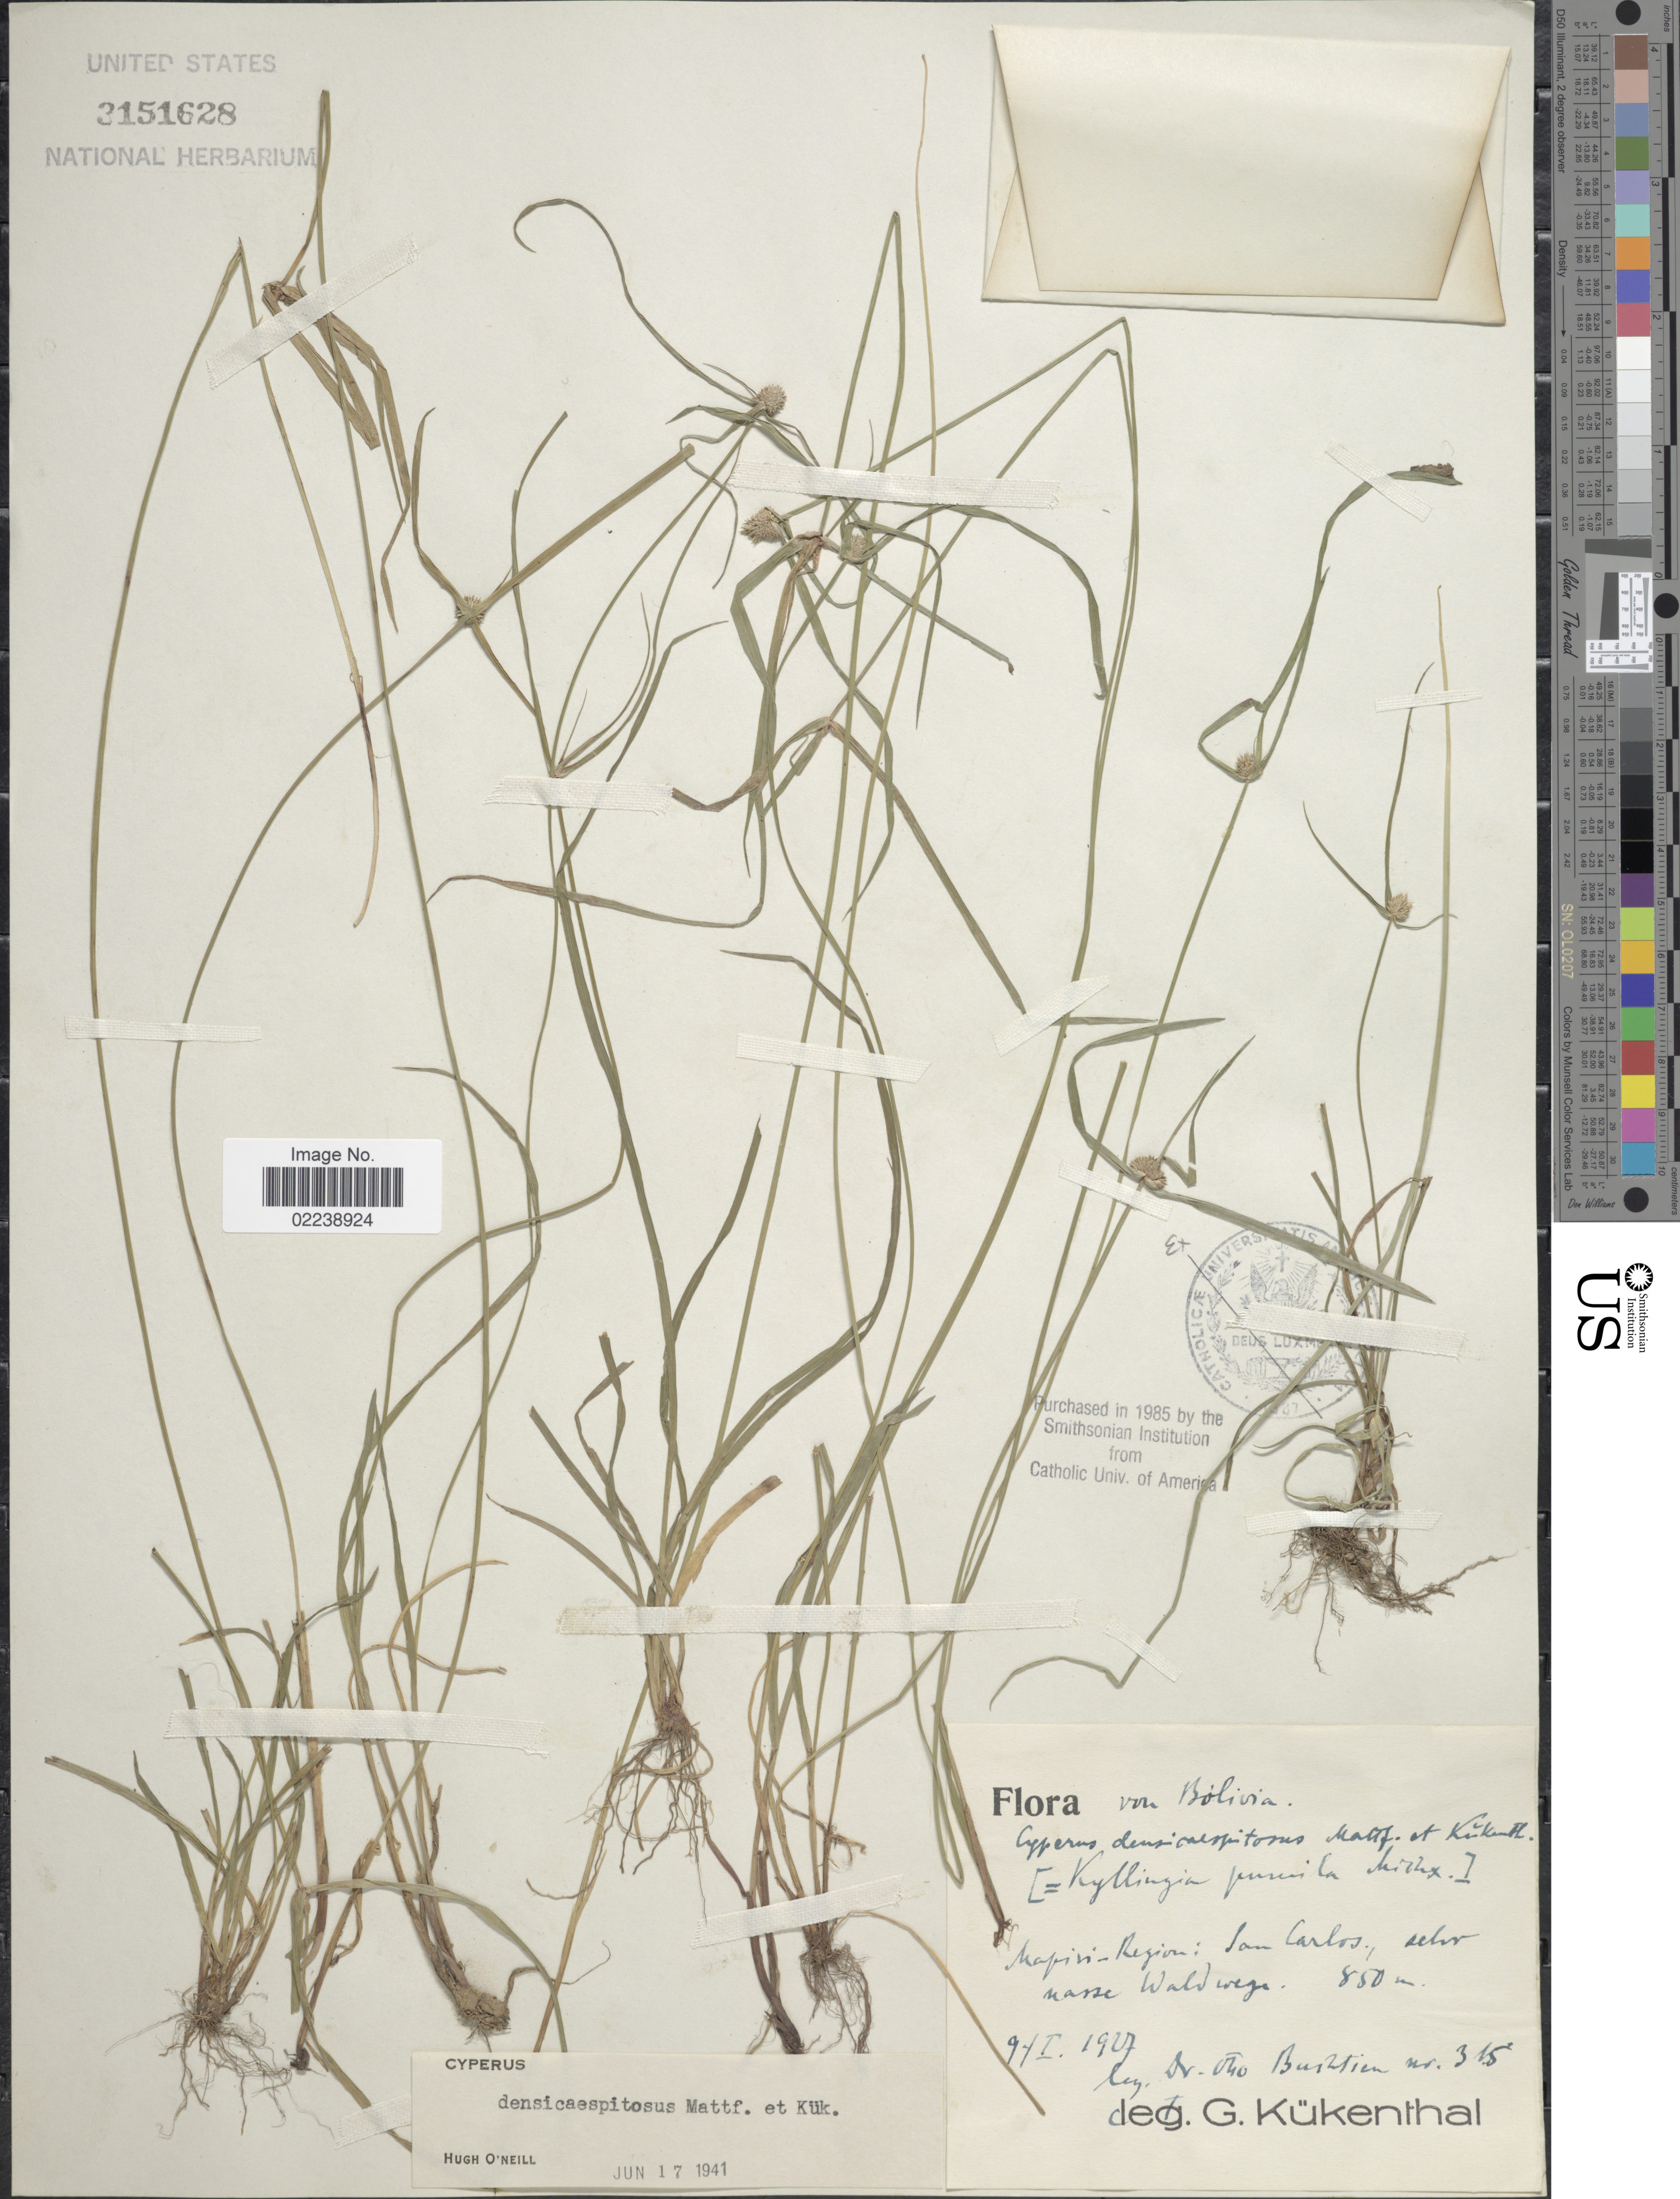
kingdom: Plantae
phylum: Tracheophyta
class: Liliopsida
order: Poales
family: Cyperaceae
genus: Cyperus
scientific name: Cyperus hortensis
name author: (Salzm. ex Steud.) Dorr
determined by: Strong, M. T., (US), Smithsonian Institution - National Museum of Natural History (UNITED STATES)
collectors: O. Buchtien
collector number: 318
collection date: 1907-01-09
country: Bolivia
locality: Mapiri Region, San Carlos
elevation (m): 850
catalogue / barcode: US 3151628